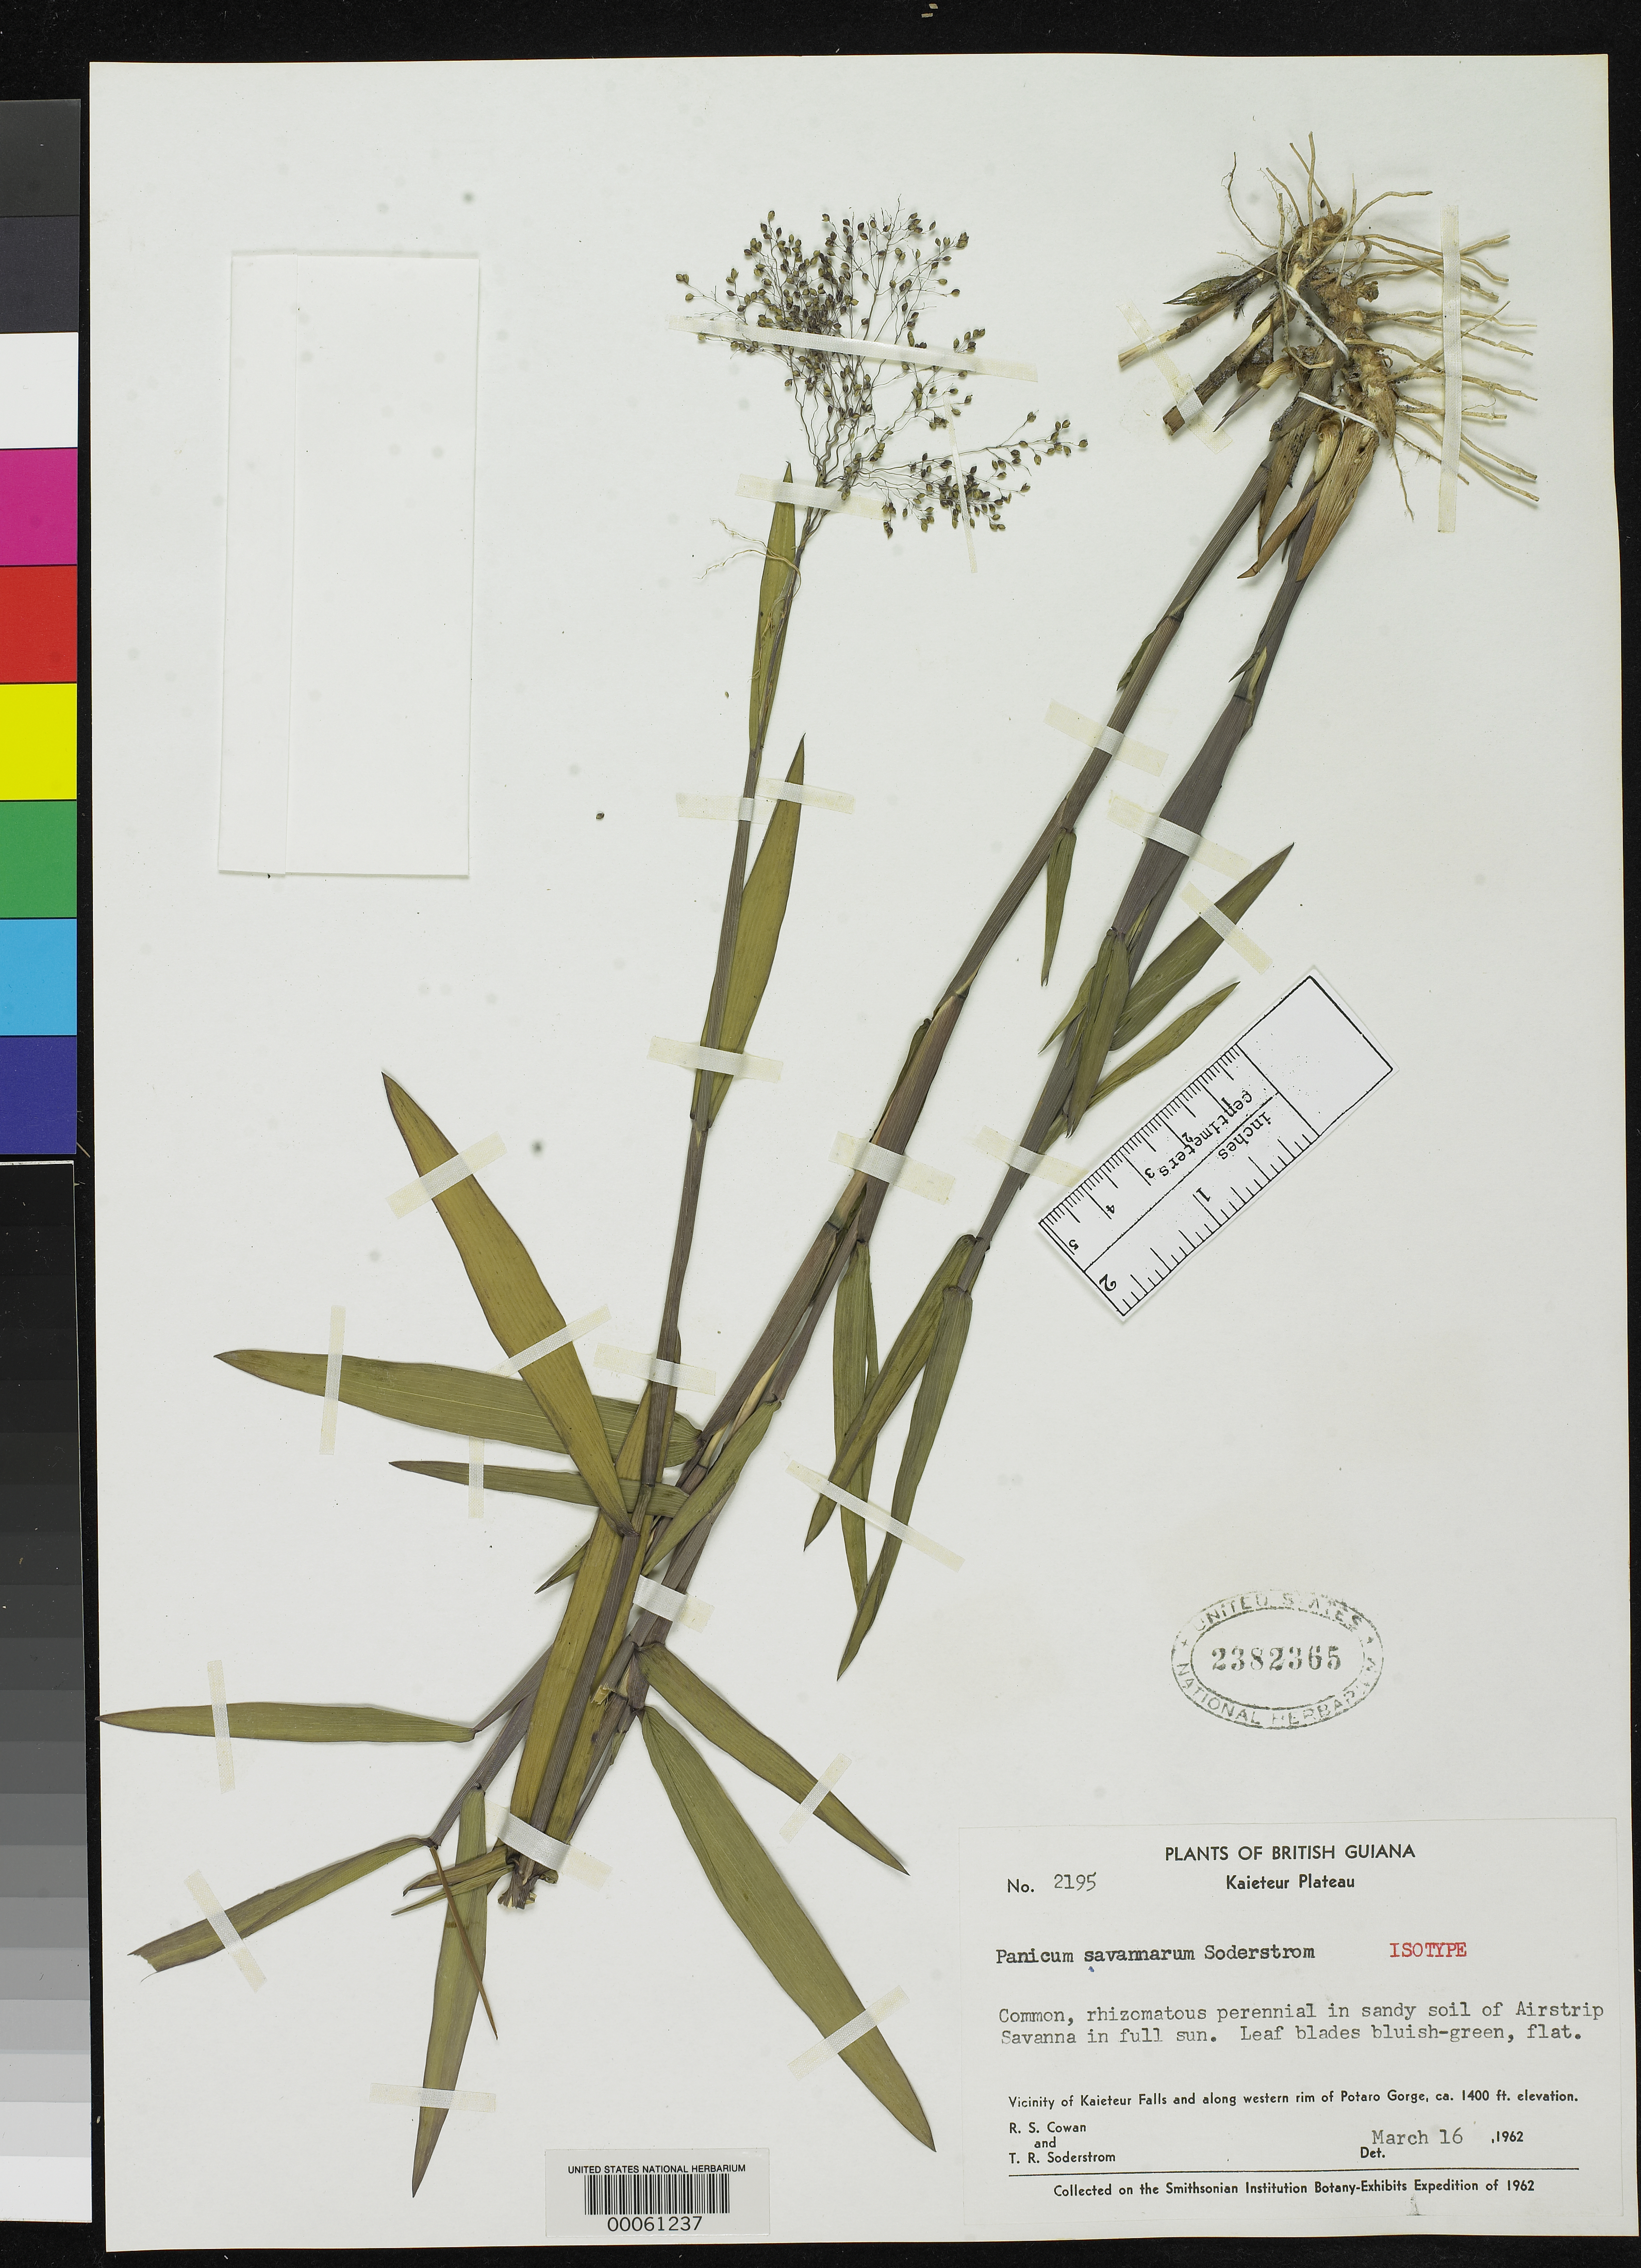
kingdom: Plantae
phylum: Tracheophyta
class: Liliopsida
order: Poales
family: Poaceae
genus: Panicum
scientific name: Panicum savannarum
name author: Soderstr.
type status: Isotype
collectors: R. S. Cowan & T. R. Soderstrom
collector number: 2195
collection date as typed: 16 Mar 1962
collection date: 1962-03-16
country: Guyana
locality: Airstrip savanna.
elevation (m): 427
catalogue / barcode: US 2382365